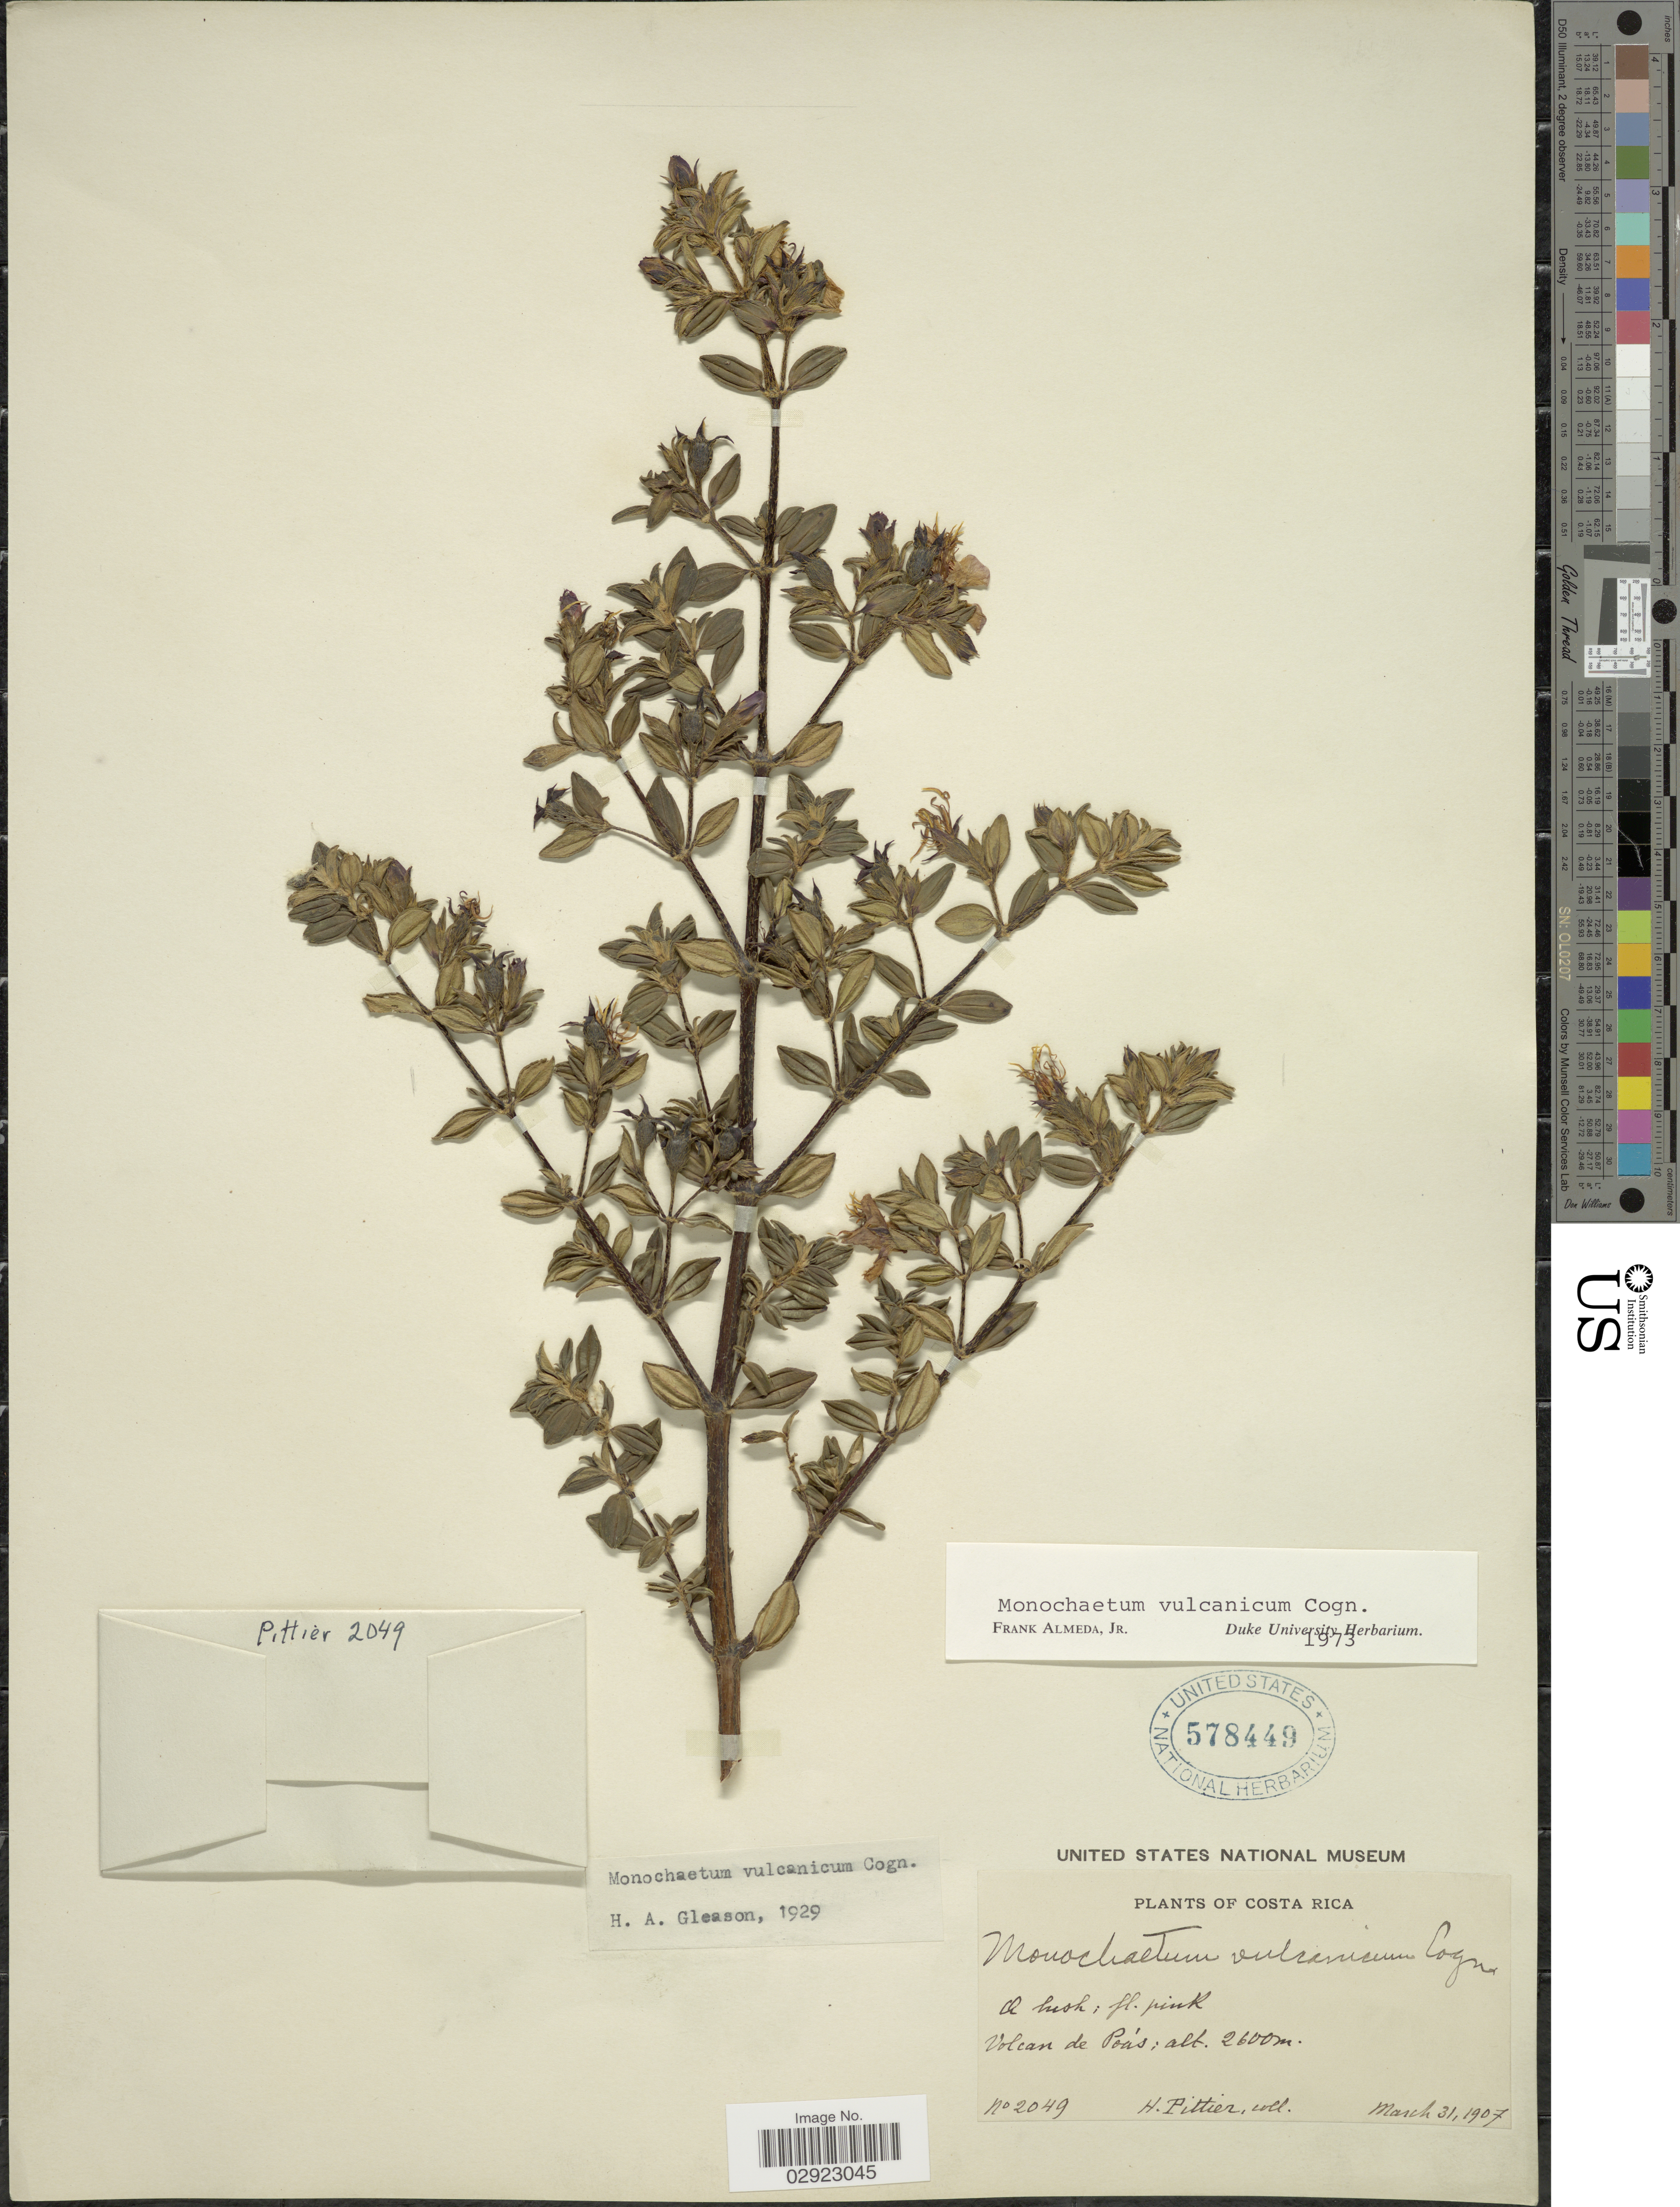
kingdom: Plantae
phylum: Tracheophyta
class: Magnoliopsida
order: Myrtales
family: Melastomataceae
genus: Monochaetum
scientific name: Monochaetum vulcanicum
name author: Cogn.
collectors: H. F. Pittier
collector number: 2049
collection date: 1907-03-31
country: Costa Rica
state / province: Alajuela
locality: Volcan de Poás.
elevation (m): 2600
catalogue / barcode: US 578449